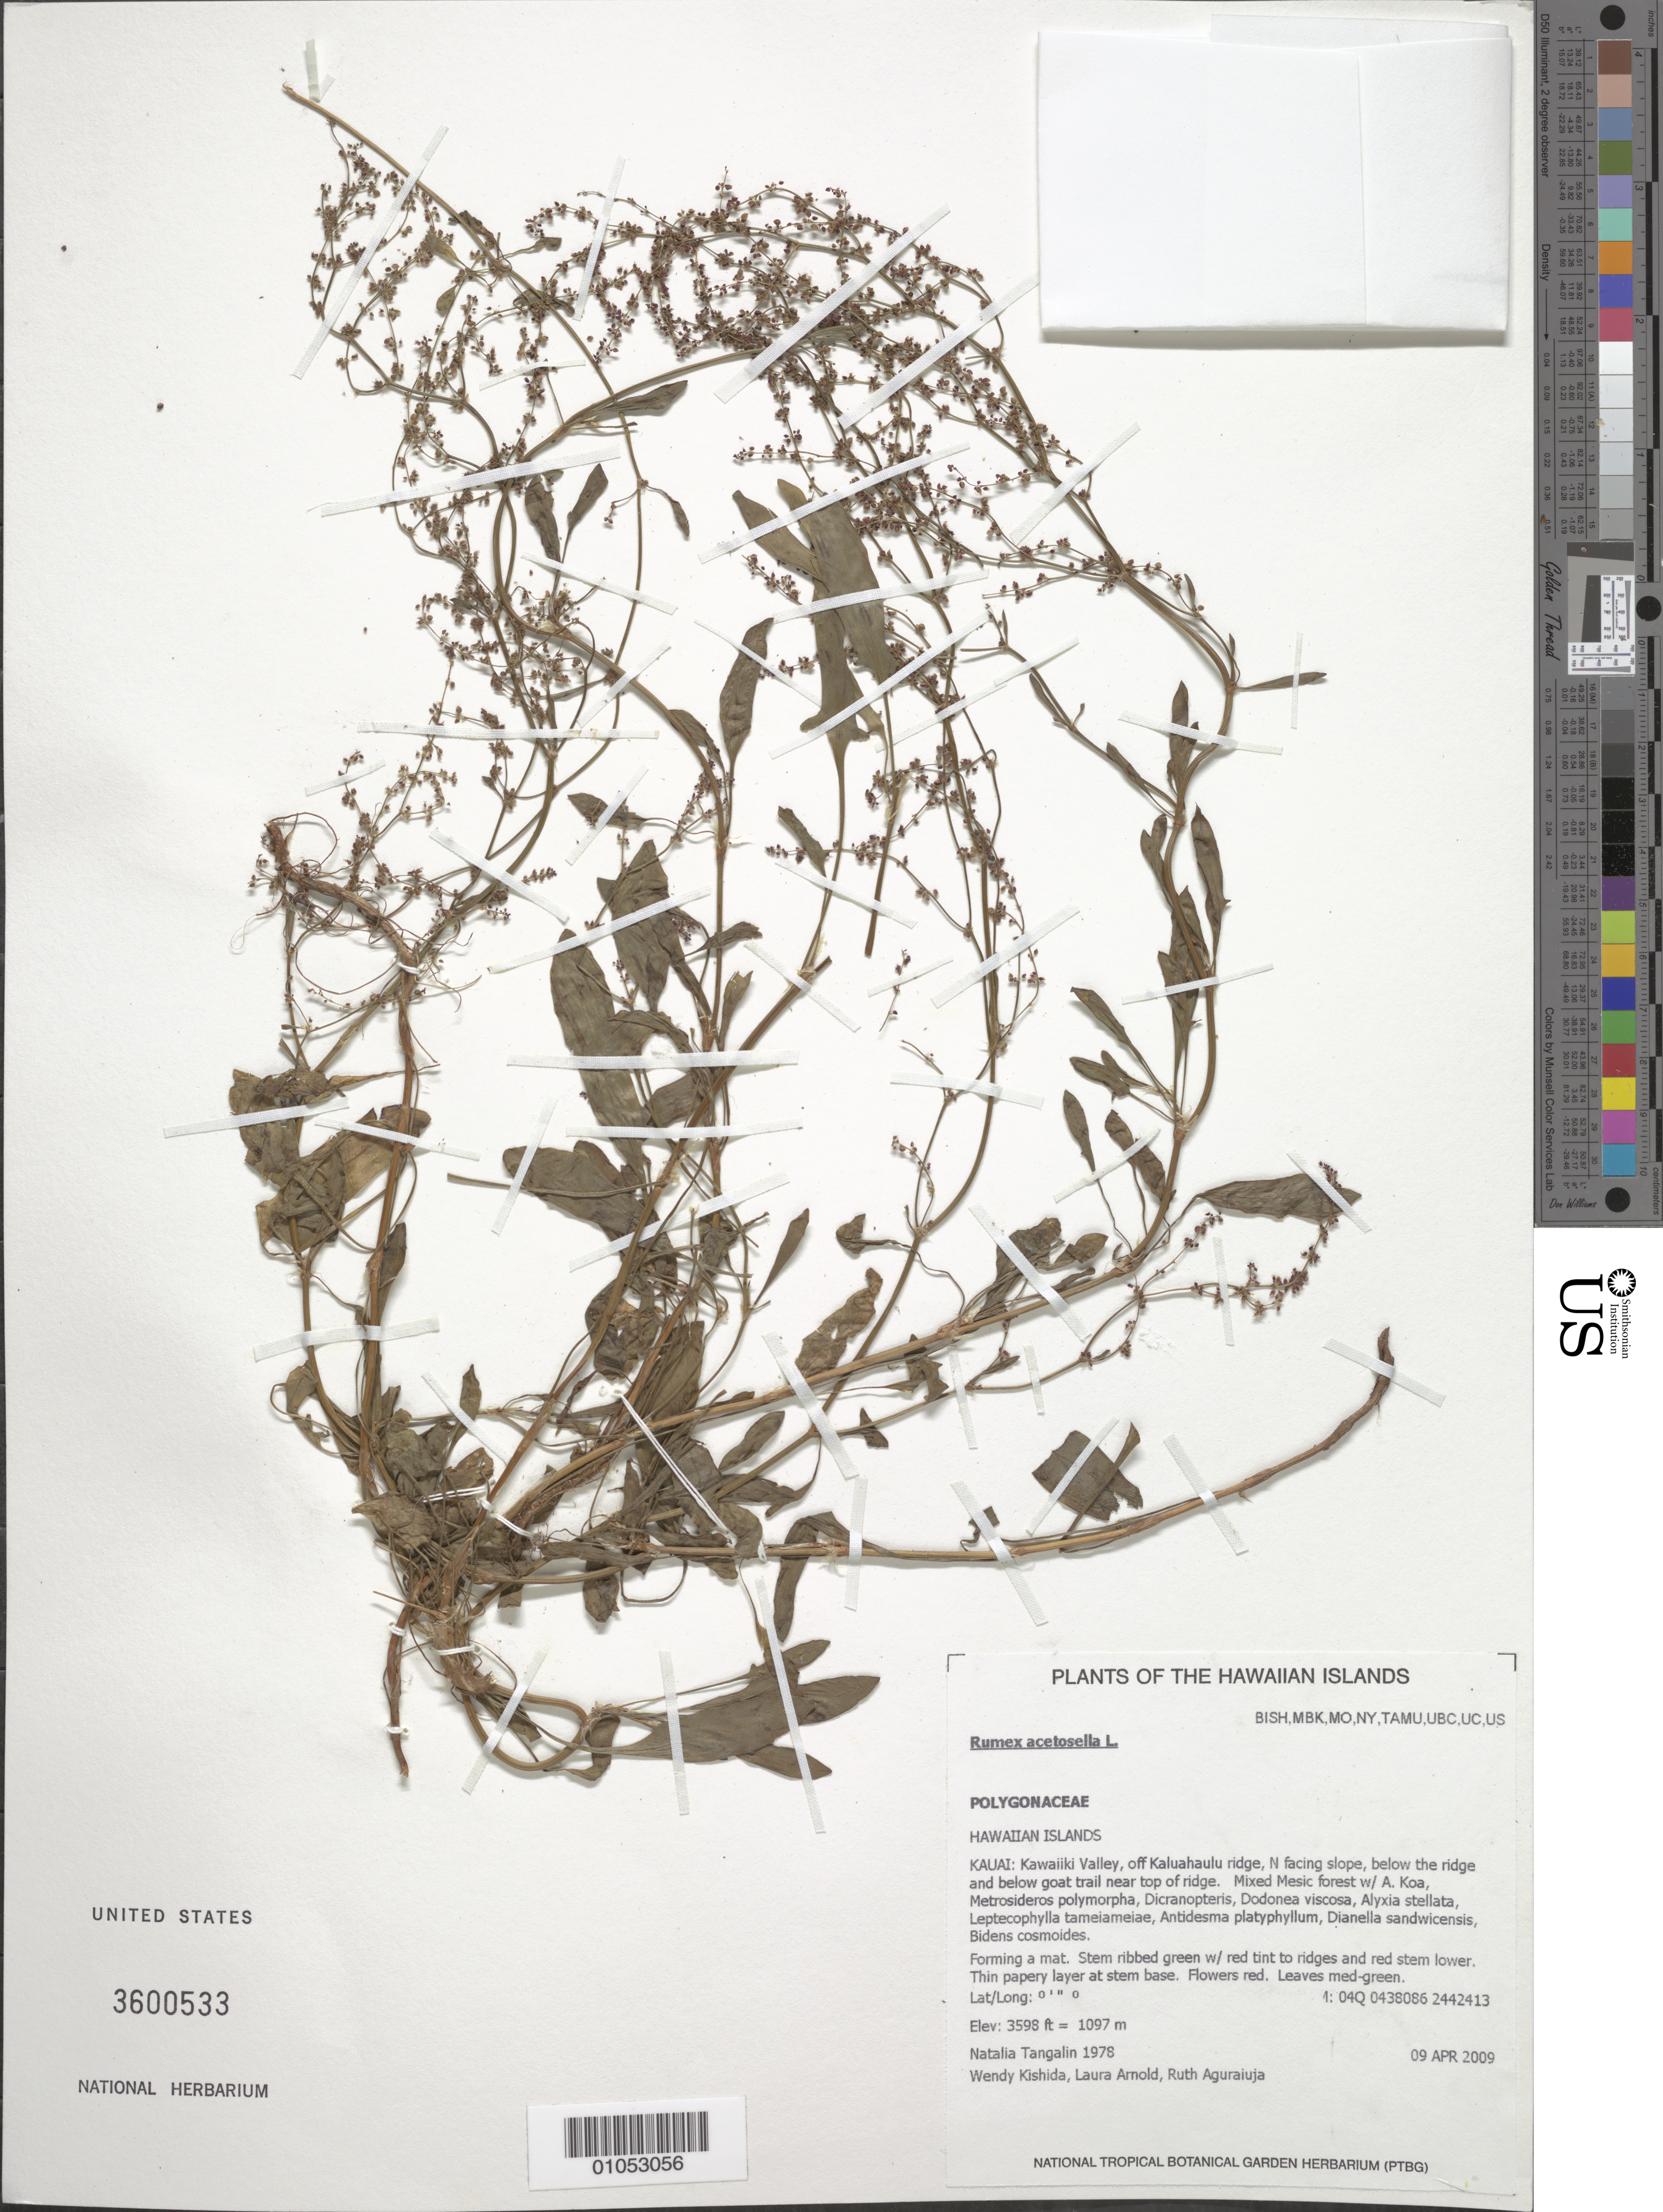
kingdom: Plantae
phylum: Tracheophyta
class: Magnoliopsida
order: Caryophyllales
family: Polygonaceae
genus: Rumex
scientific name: Rumex acetosella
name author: L.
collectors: N. Tangalin, W. Kishida, A. Arnold & R. Aguraiuja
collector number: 1978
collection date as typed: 9 Apr 2009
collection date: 2009-04-09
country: United States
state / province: Hawaii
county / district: Kaui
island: Kaua'i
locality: Kawaiiki Valley, off Kalauhaulu ride, North facing slope, below the ridge and below goat trail near top of ridge.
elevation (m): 1097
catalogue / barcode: US 3600533